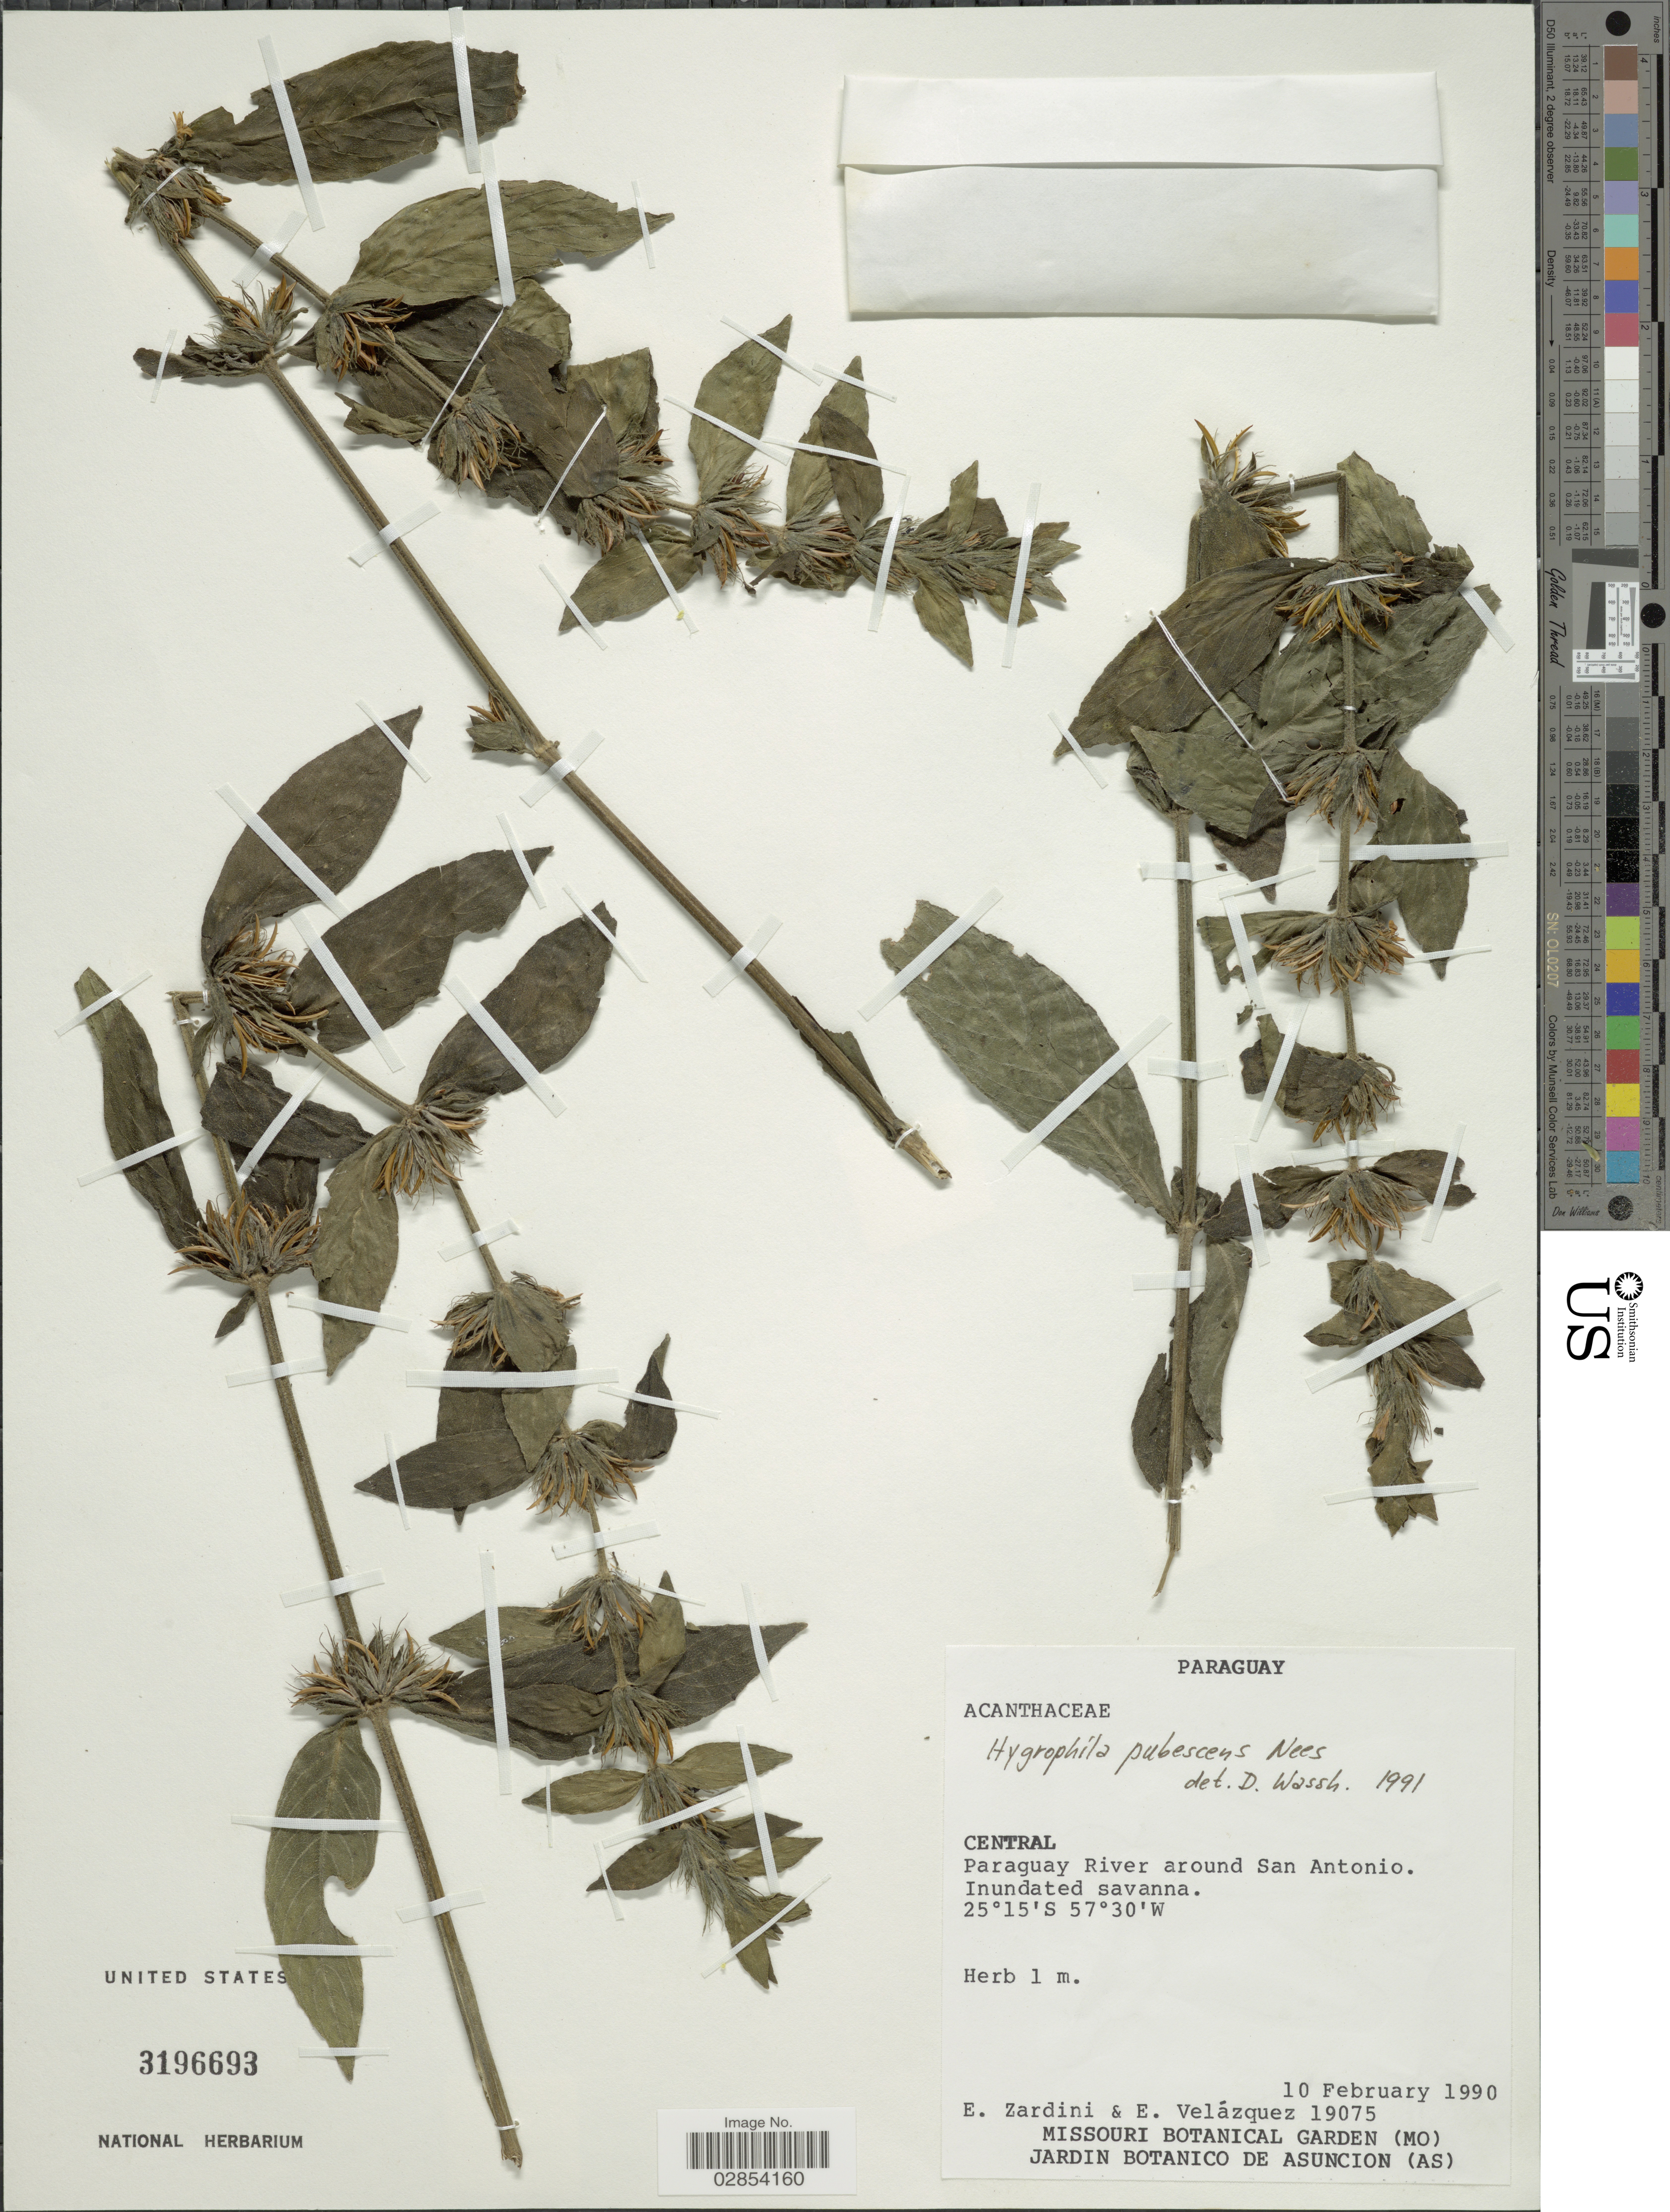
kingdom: Plantae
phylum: Tracheophyta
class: Magnoliopsida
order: Lamiales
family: Acanthaceae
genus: Hygrophila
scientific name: Hygrophila pubescens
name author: Nees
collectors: E. M. Zardini & E. Velázquez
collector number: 19075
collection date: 1990-02-10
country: Paraguay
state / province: Central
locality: Paraguay River around San Antonio.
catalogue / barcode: US 3196693